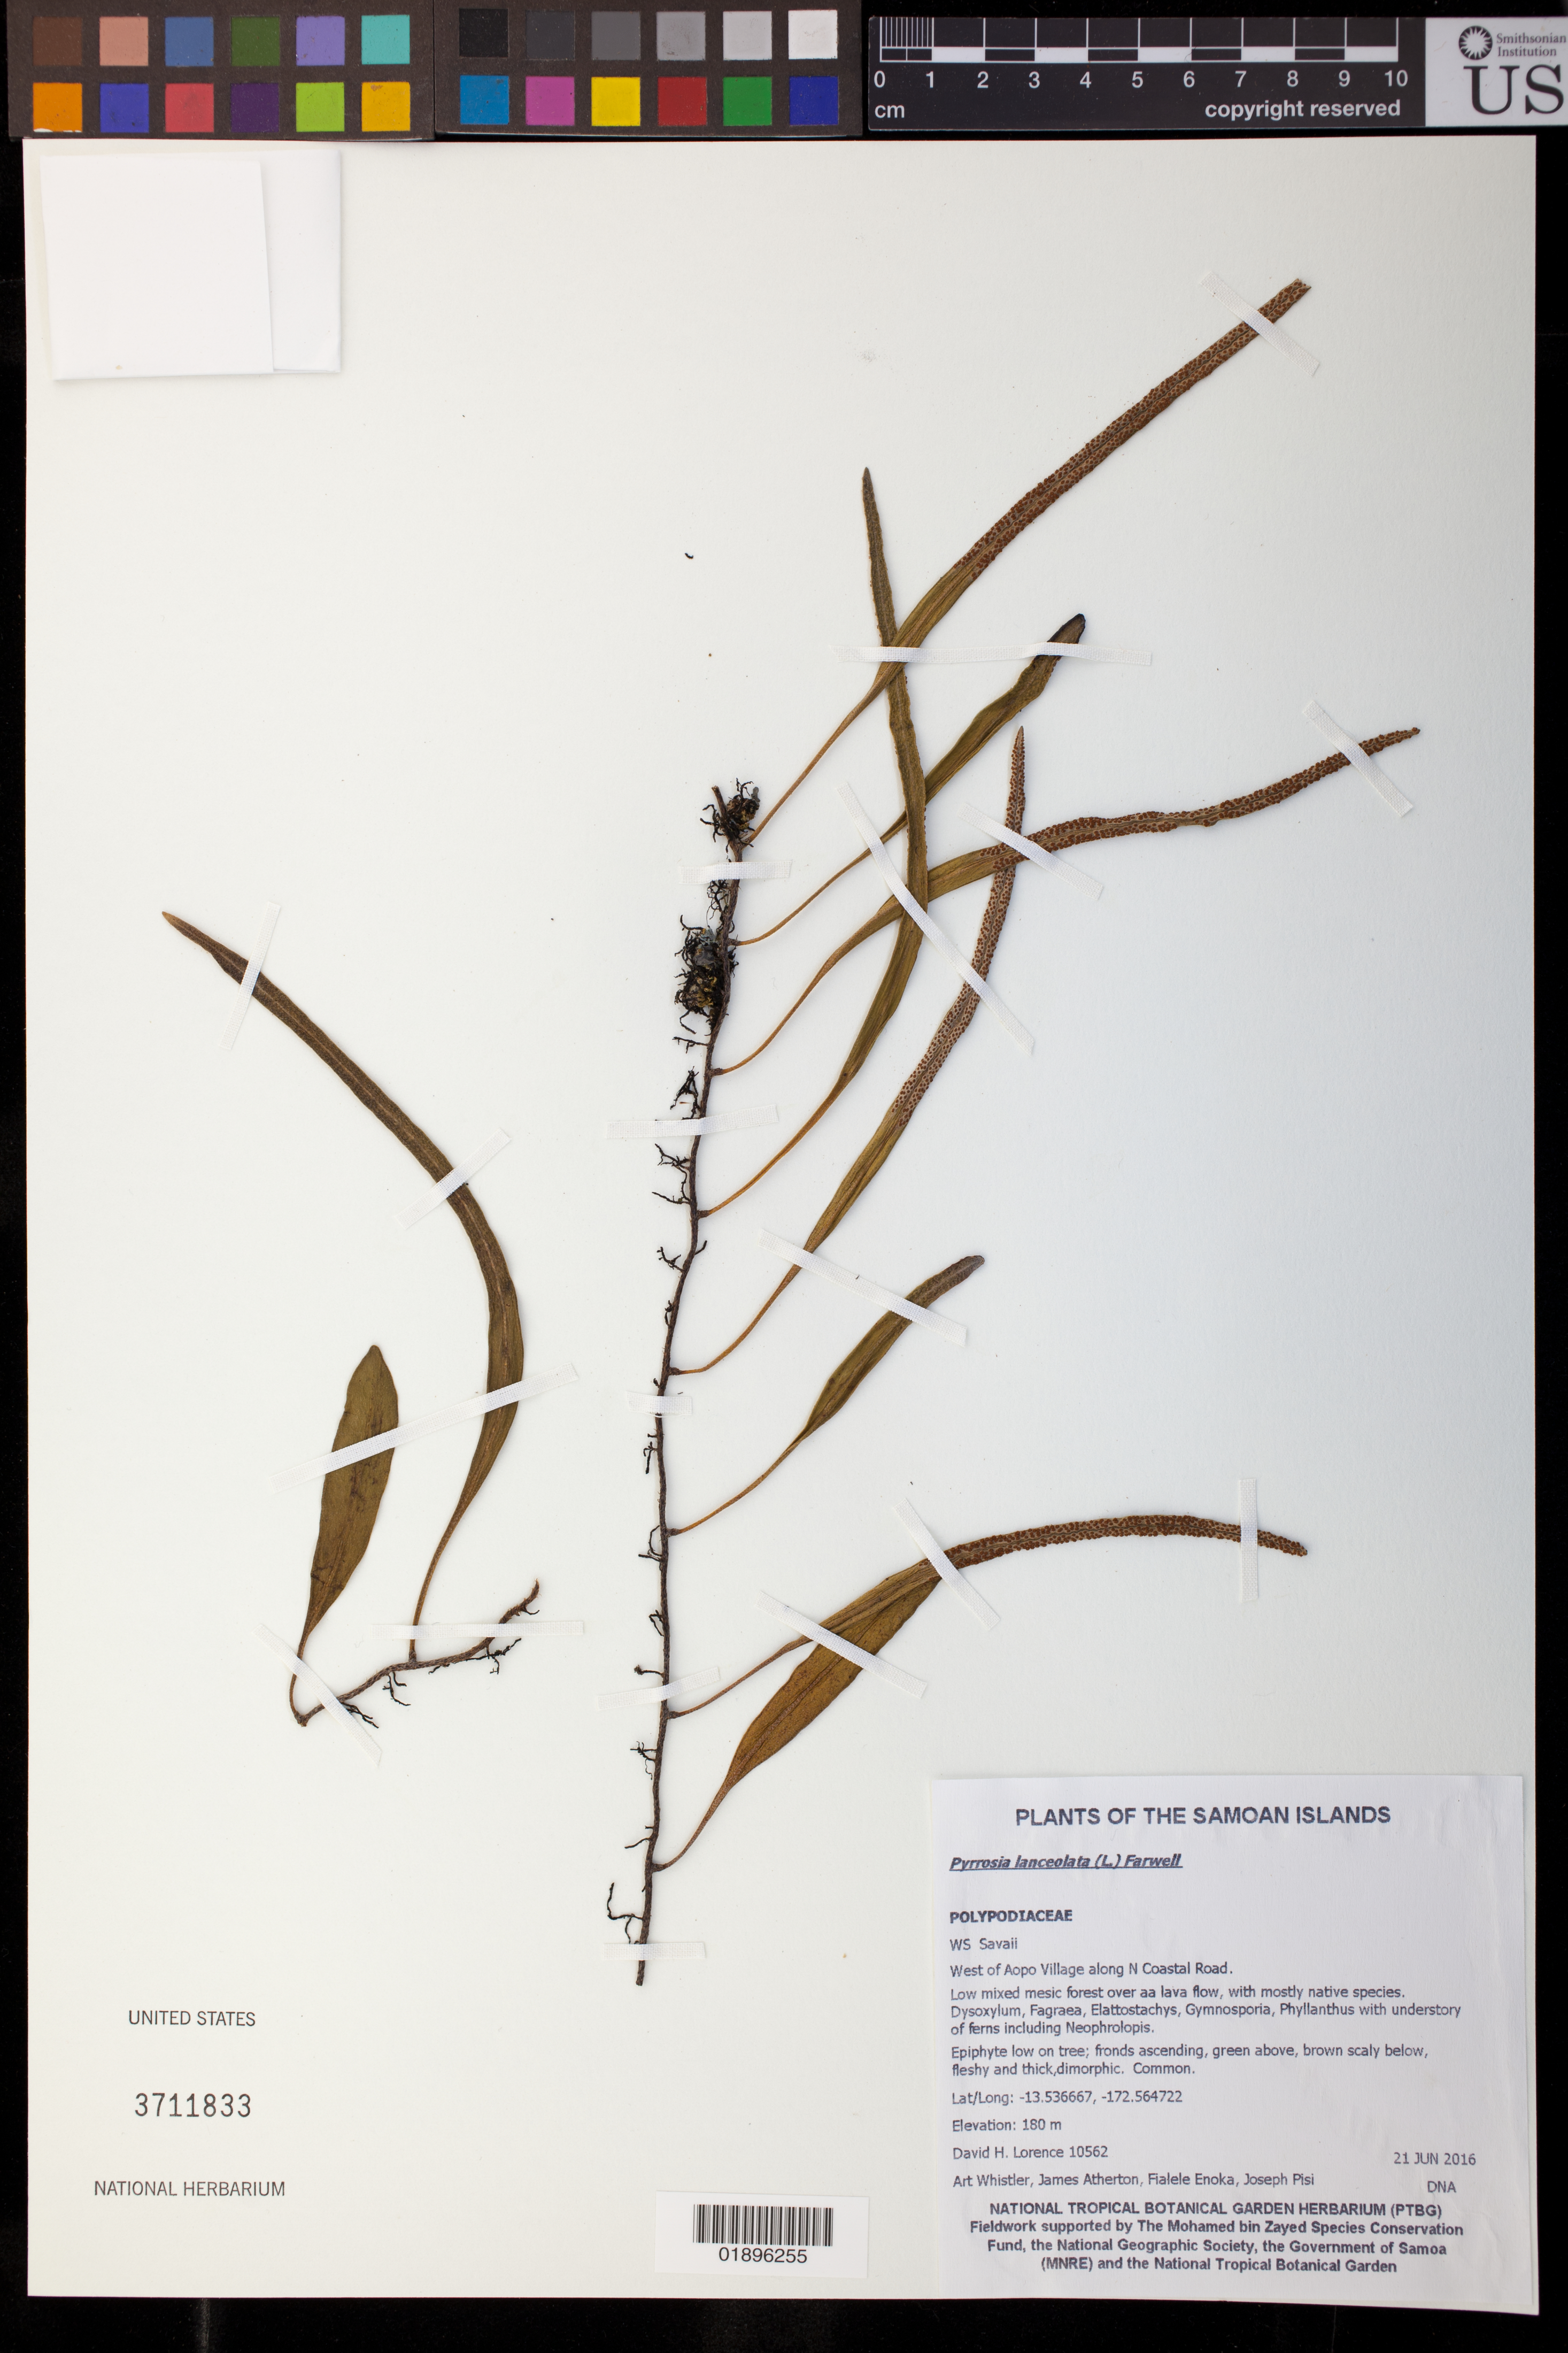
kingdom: Plantae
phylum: Tracheophyta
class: Polypodiopsida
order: Polypodiales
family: Polypodiaceae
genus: Pyrrosia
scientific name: Pyrrosia lanceolata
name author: (L.) Farw.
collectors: D. Lorence, A. Whistler, J. Atherton, F. Enoka & J. Pisi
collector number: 10562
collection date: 2016-06-21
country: Samoa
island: Savai'i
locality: West of Aopo Village along N Coastal Road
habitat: Low mixed mesic forest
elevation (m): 180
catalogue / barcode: US 3711833